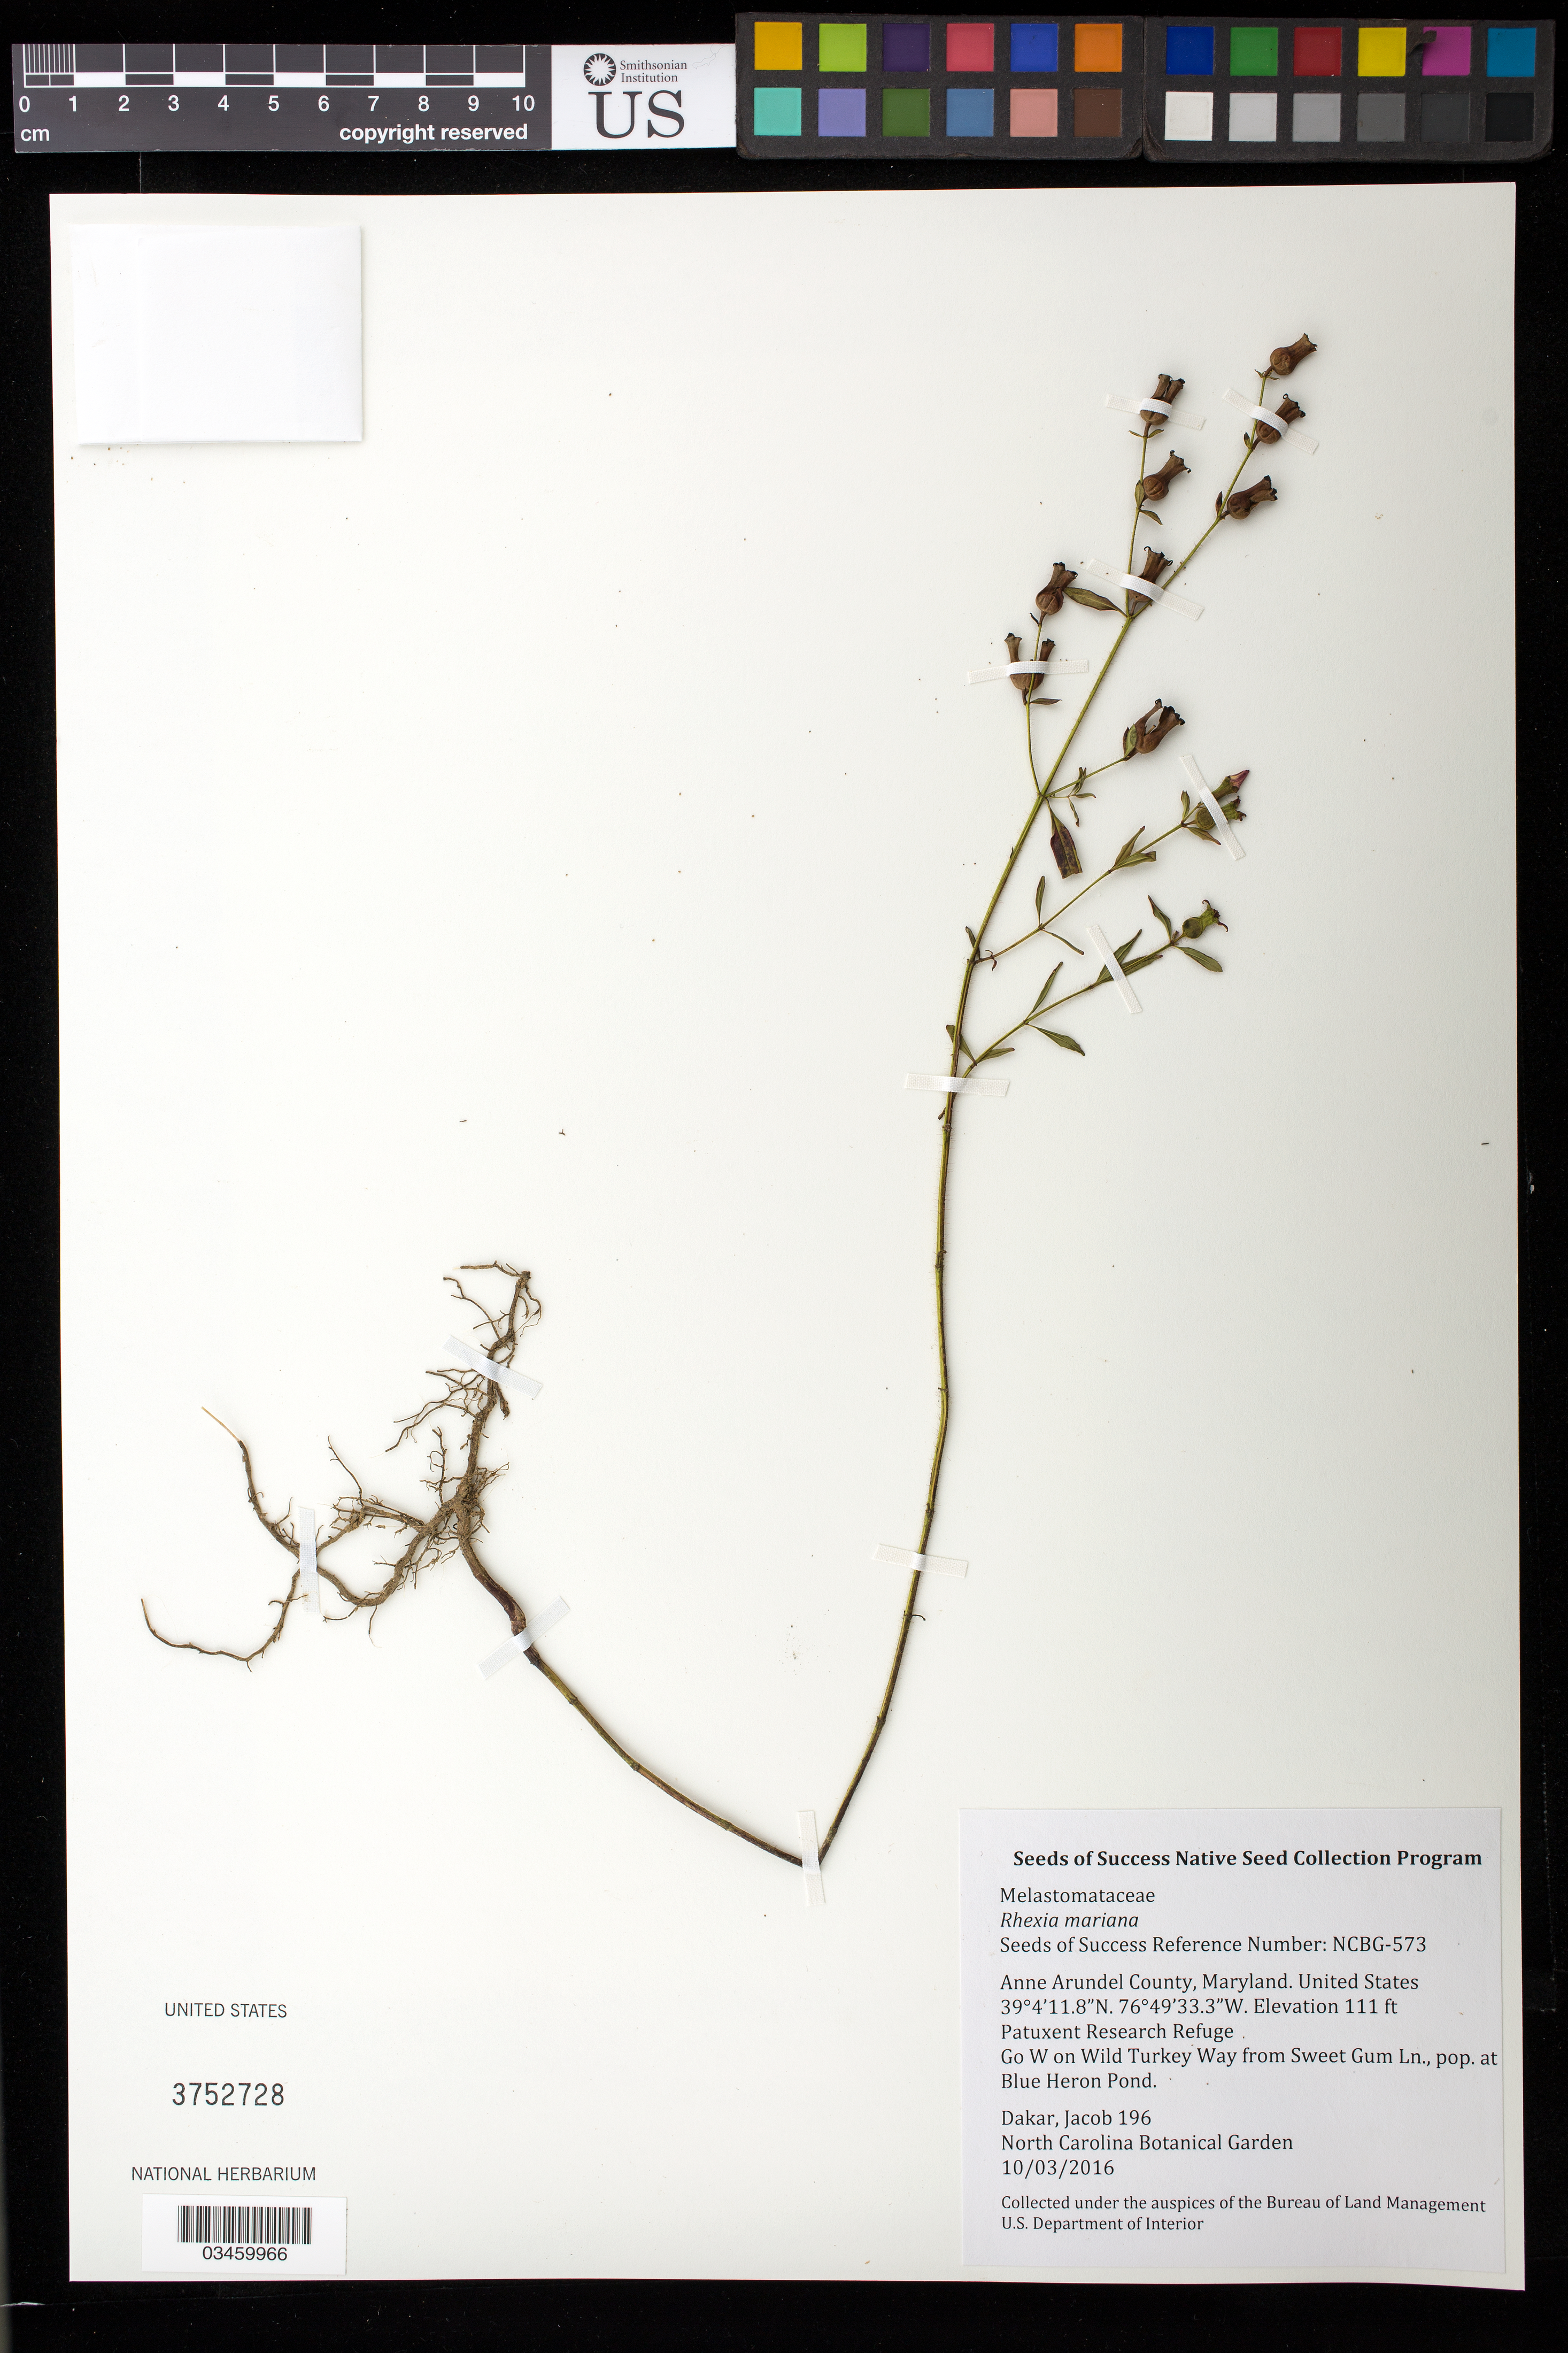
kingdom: Plantae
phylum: Tracheophyta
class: Magnoliopsida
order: Myrtales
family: Melastomataceae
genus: Rhexia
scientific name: Rhexia mariana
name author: L.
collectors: J. Dakar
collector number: NCBG-573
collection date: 2016-10-03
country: United States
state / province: Maryland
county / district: Anne Arundel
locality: Patuxent Research Refuge, Blue Heron Pond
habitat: Sinkhole Pond Floodplain Forest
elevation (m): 34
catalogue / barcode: US 3752728